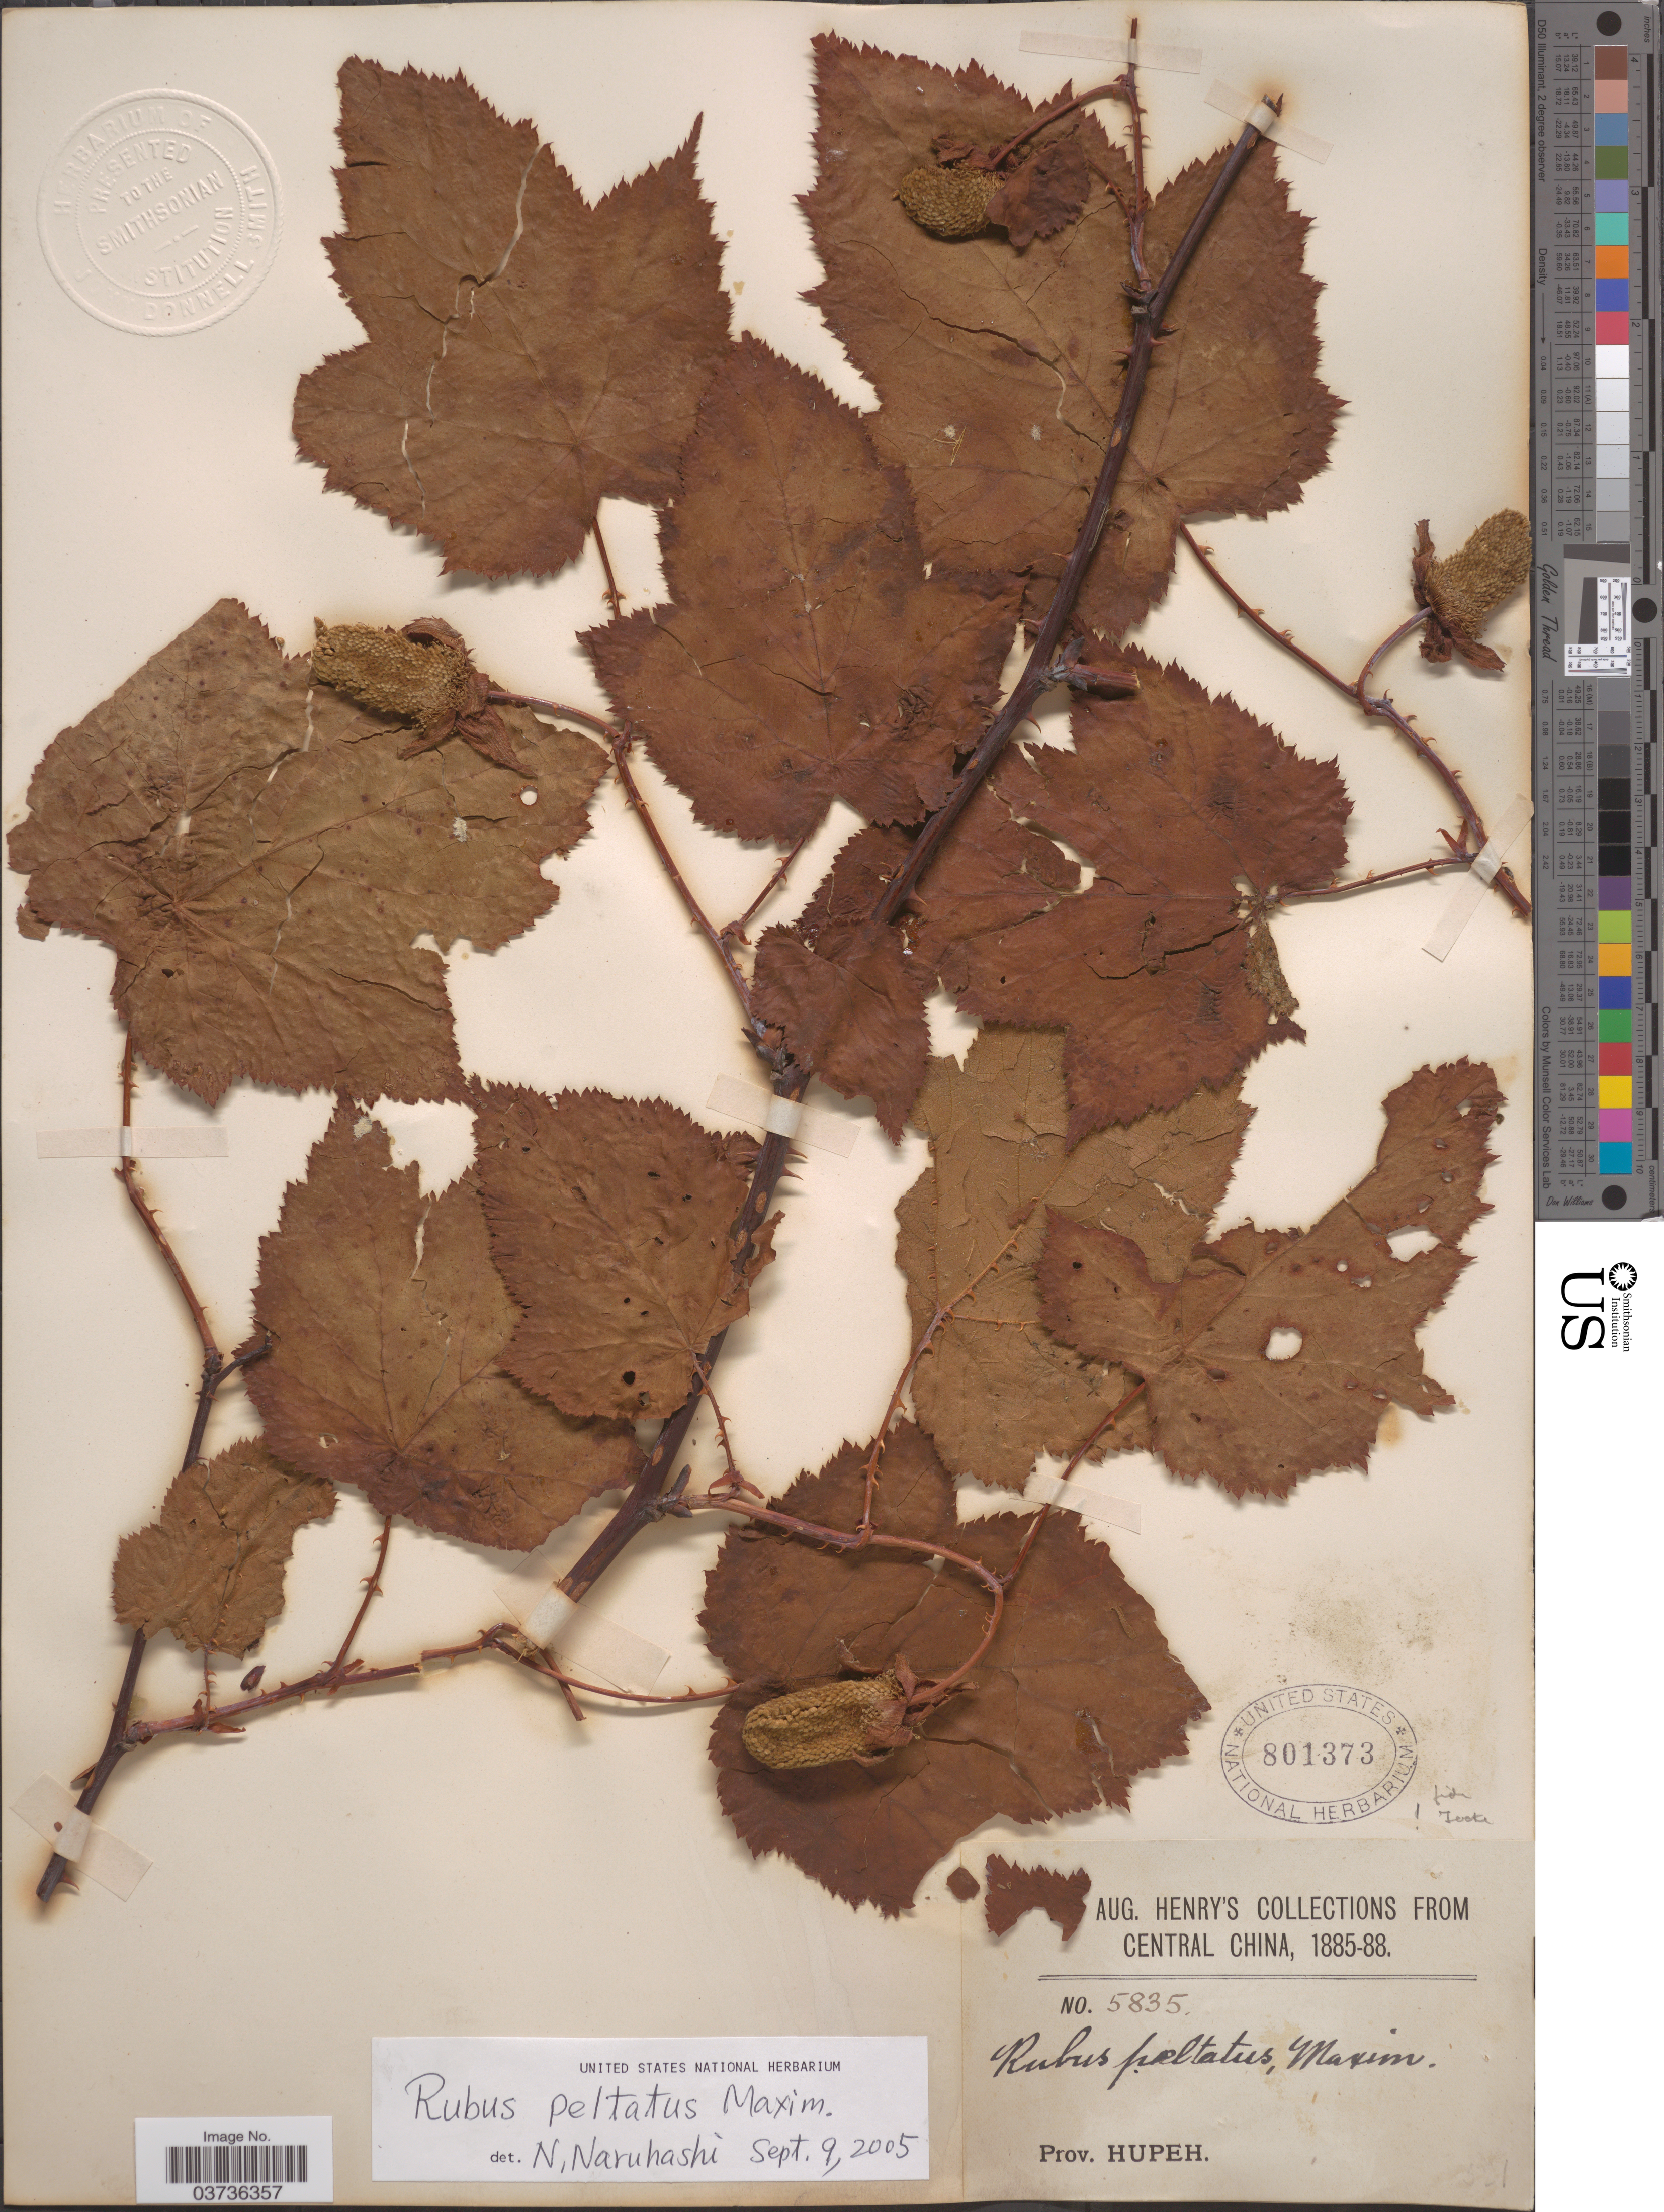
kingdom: Plantae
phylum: Tracheophyta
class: Magnoliopsida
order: Rosales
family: Rosaceae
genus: Rubus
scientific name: Rubus peltatus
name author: Maxim.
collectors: A. Henry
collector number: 5835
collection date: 1885/1888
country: China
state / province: Hubei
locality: Central China. Prov. Hupeh.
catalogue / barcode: US 801373